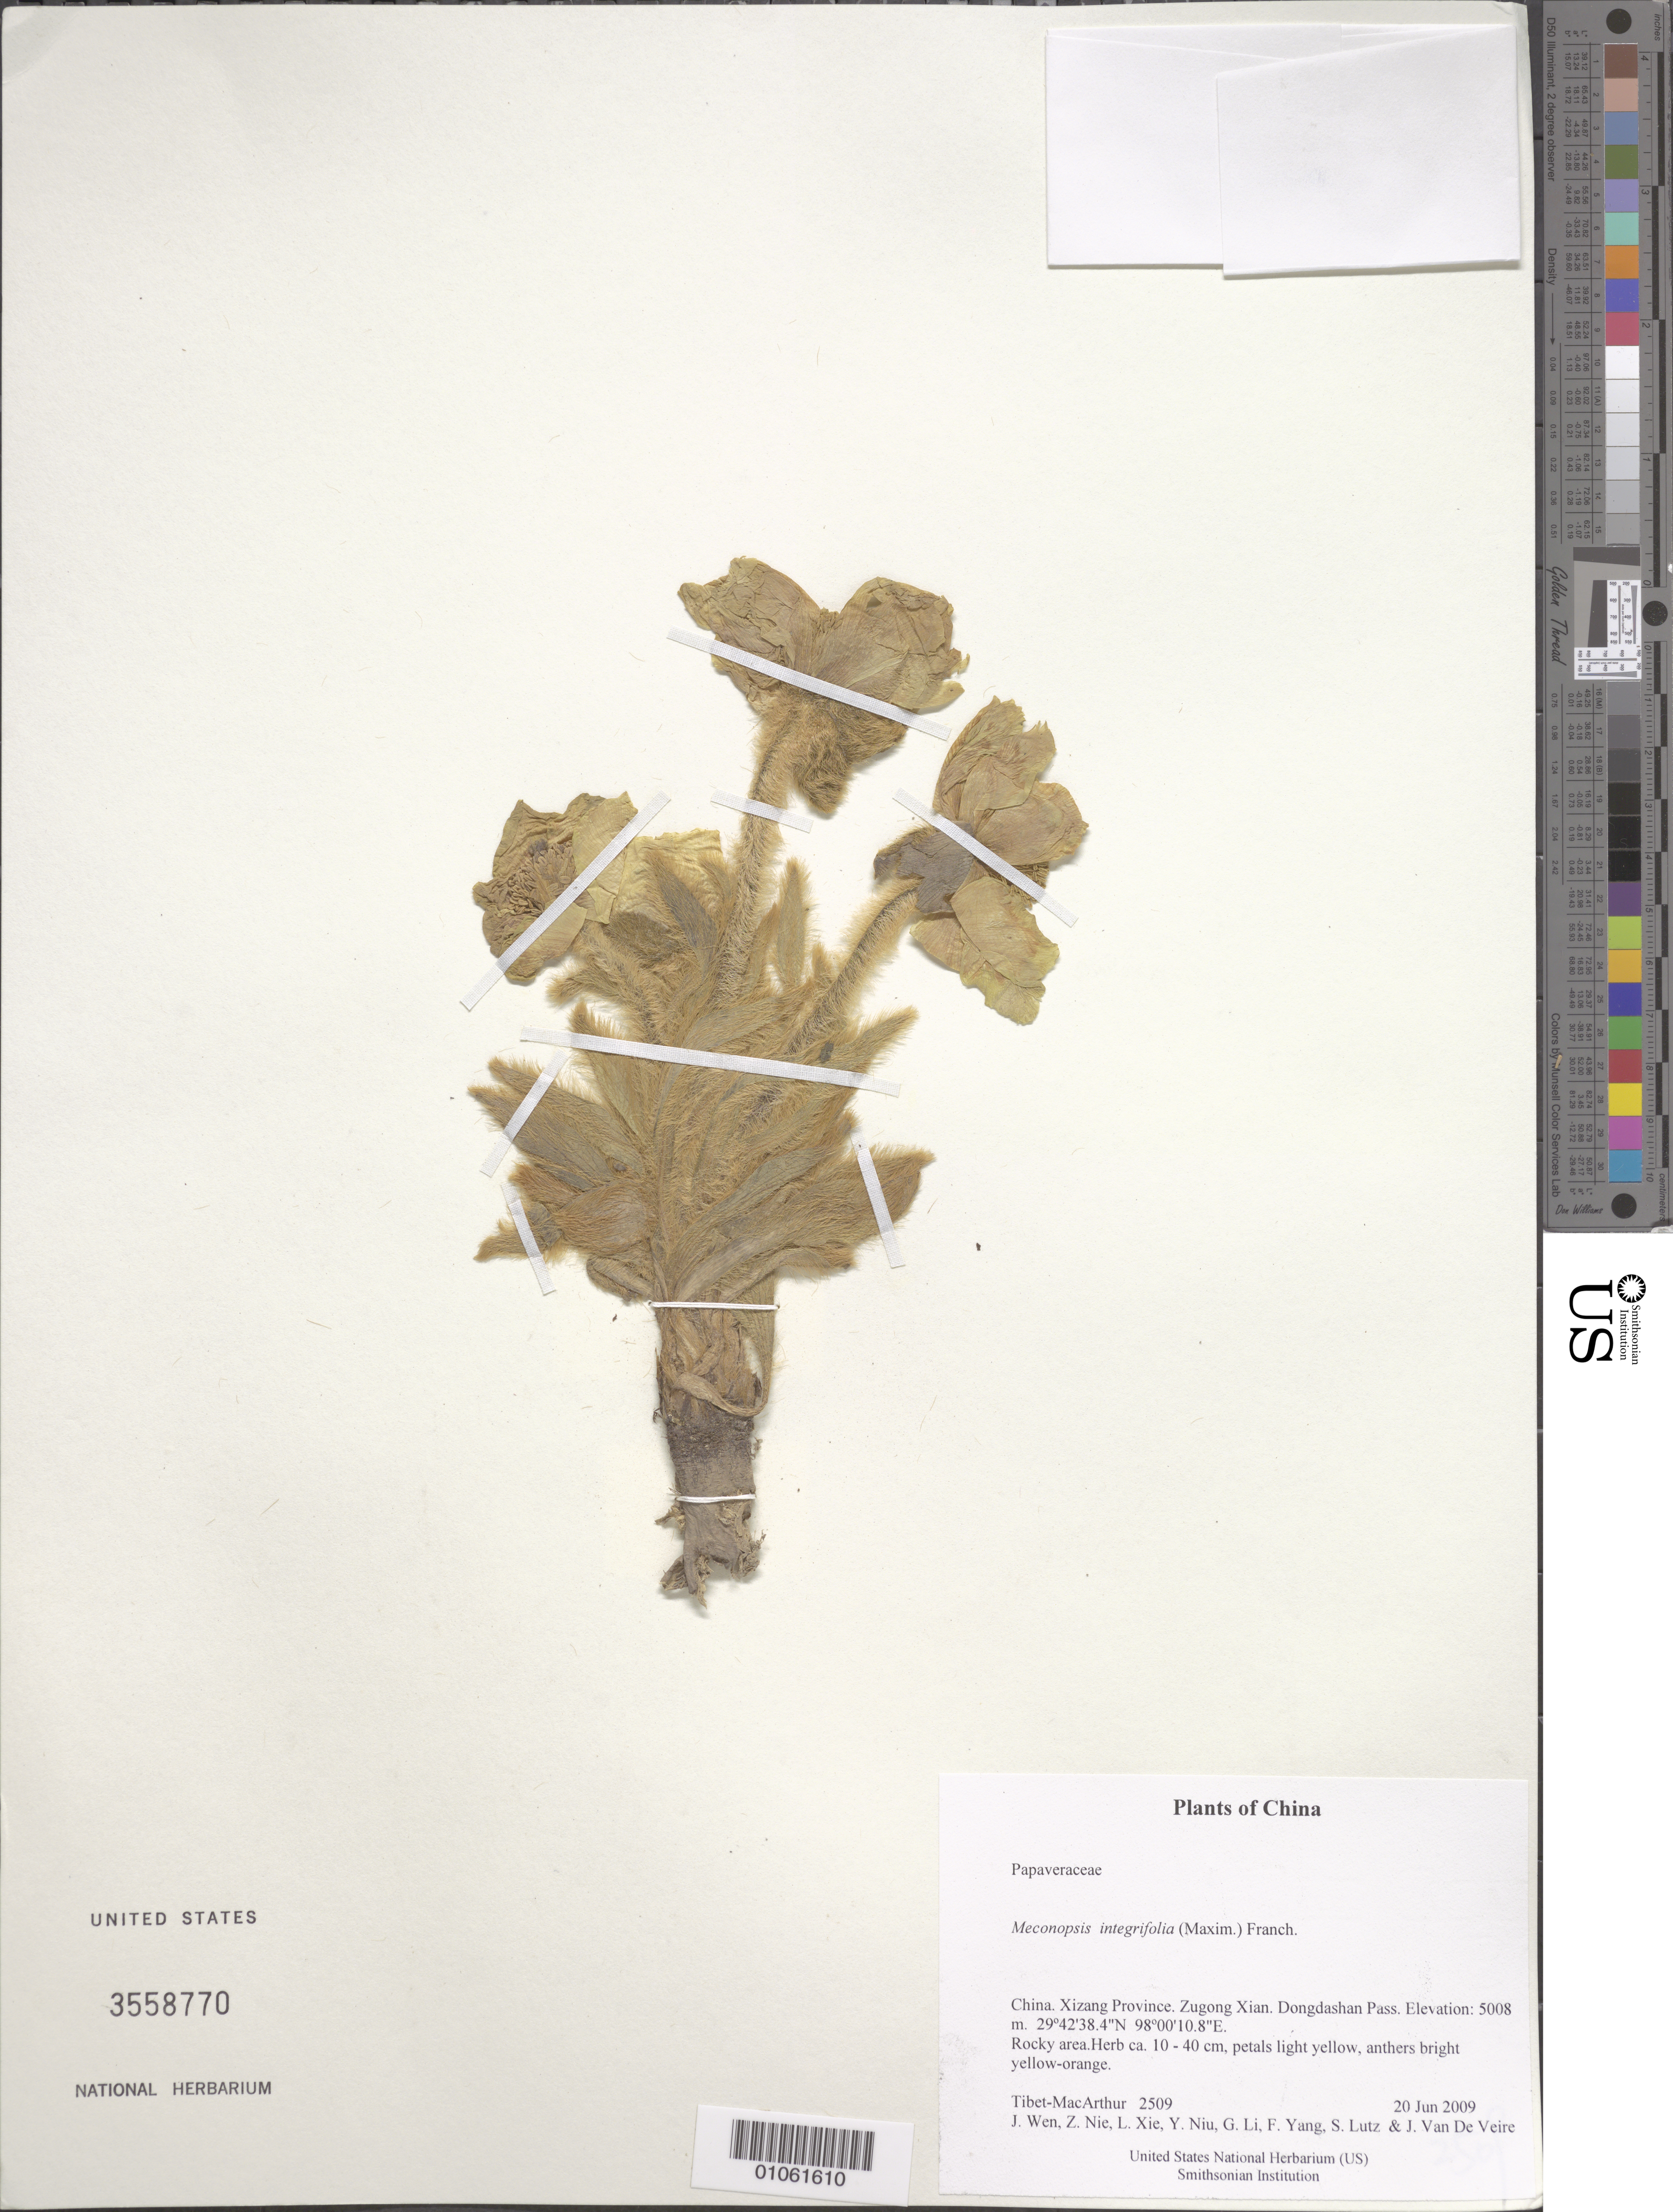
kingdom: Plantae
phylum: Tracheophyta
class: Magnoliopsida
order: Ranunculales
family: Papaveraceae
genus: Meconopsis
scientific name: Meconopsis integrifolia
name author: (Maxim.) Franch.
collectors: Tibet-MacArthur, J. Wen, Z. Nie, L. Xie, Y. Niu, G. Li, F. Yang, S. Lutz & J. Van De Veire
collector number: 2509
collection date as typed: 20 Jun 2009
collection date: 2009-06-20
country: China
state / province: Xizang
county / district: Zugong Xian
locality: Dongdashan Pass.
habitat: Rocky area.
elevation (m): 5008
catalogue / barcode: US 3558770